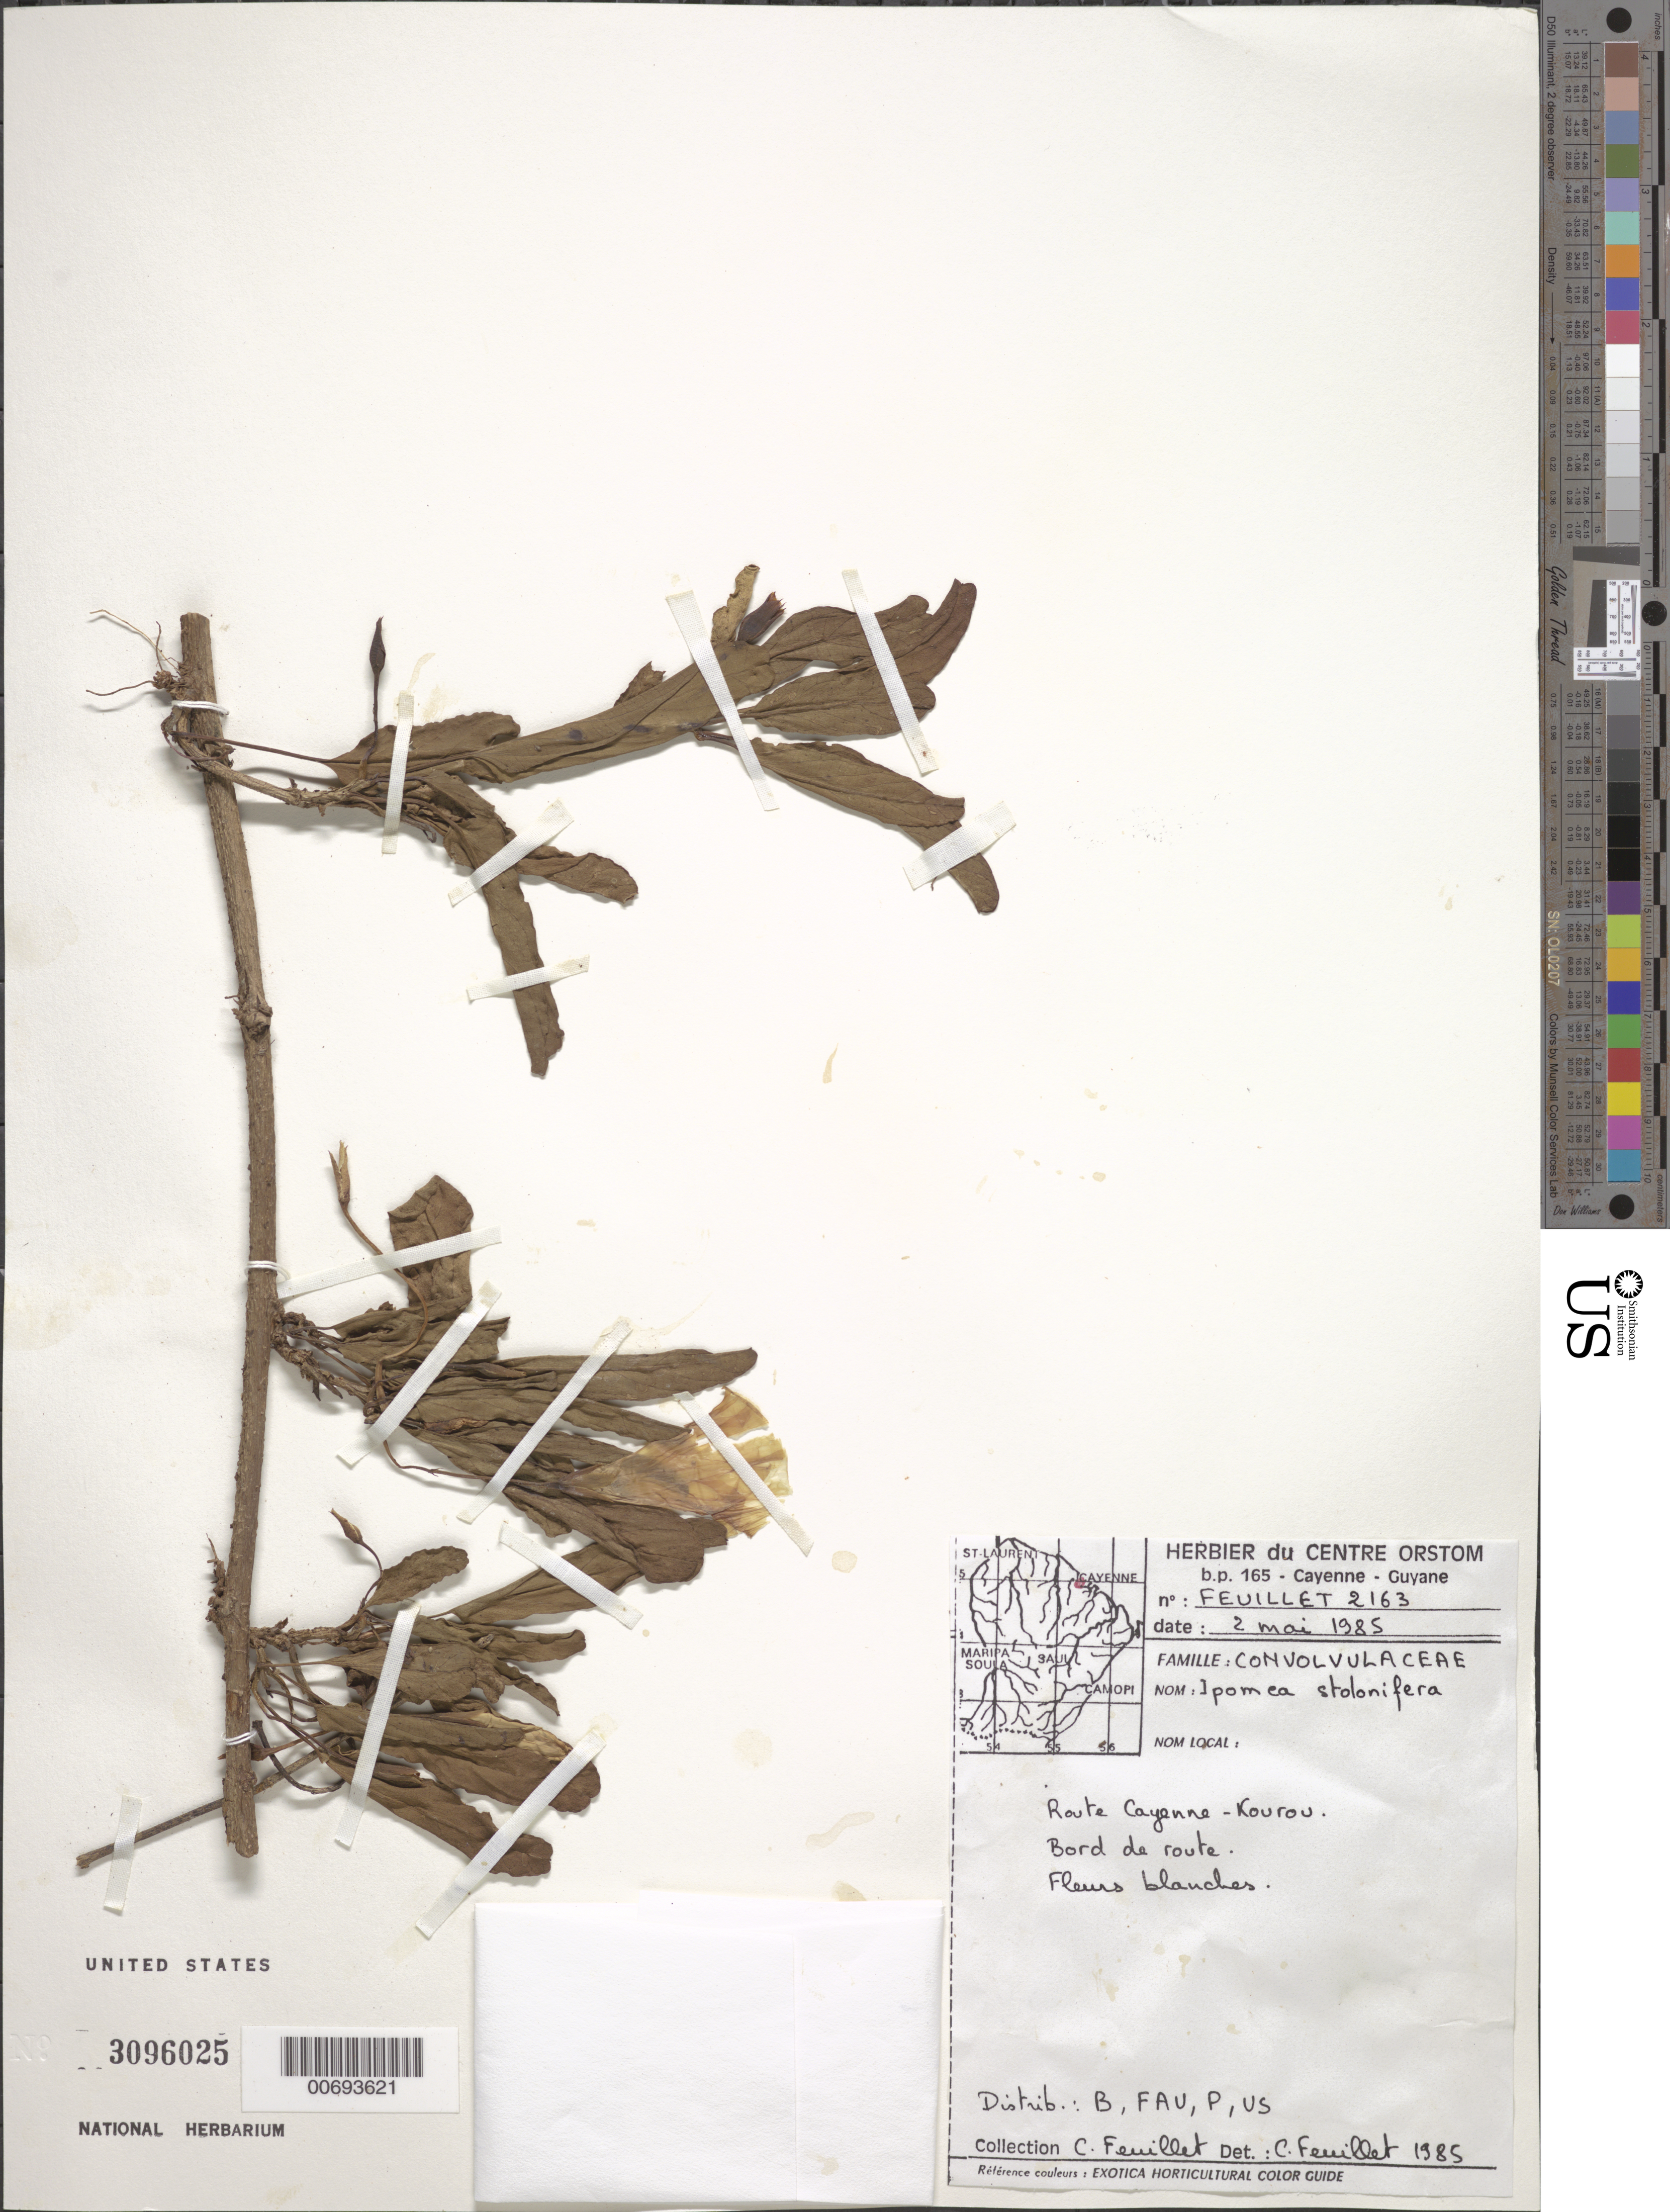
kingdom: Plantae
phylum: Tracheophyta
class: Magnoliopsida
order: Solanales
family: Convolvulaceae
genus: Ipomoea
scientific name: Ipomoea stolonifera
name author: (Cirillo) J.F. Gmel.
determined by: Feuillet, C.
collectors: C. Feuillet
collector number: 1008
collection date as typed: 2-May-85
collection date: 1985-05-02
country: French Guiana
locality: Route Cayenne-Kourou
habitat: Roadside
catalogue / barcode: US 3096025